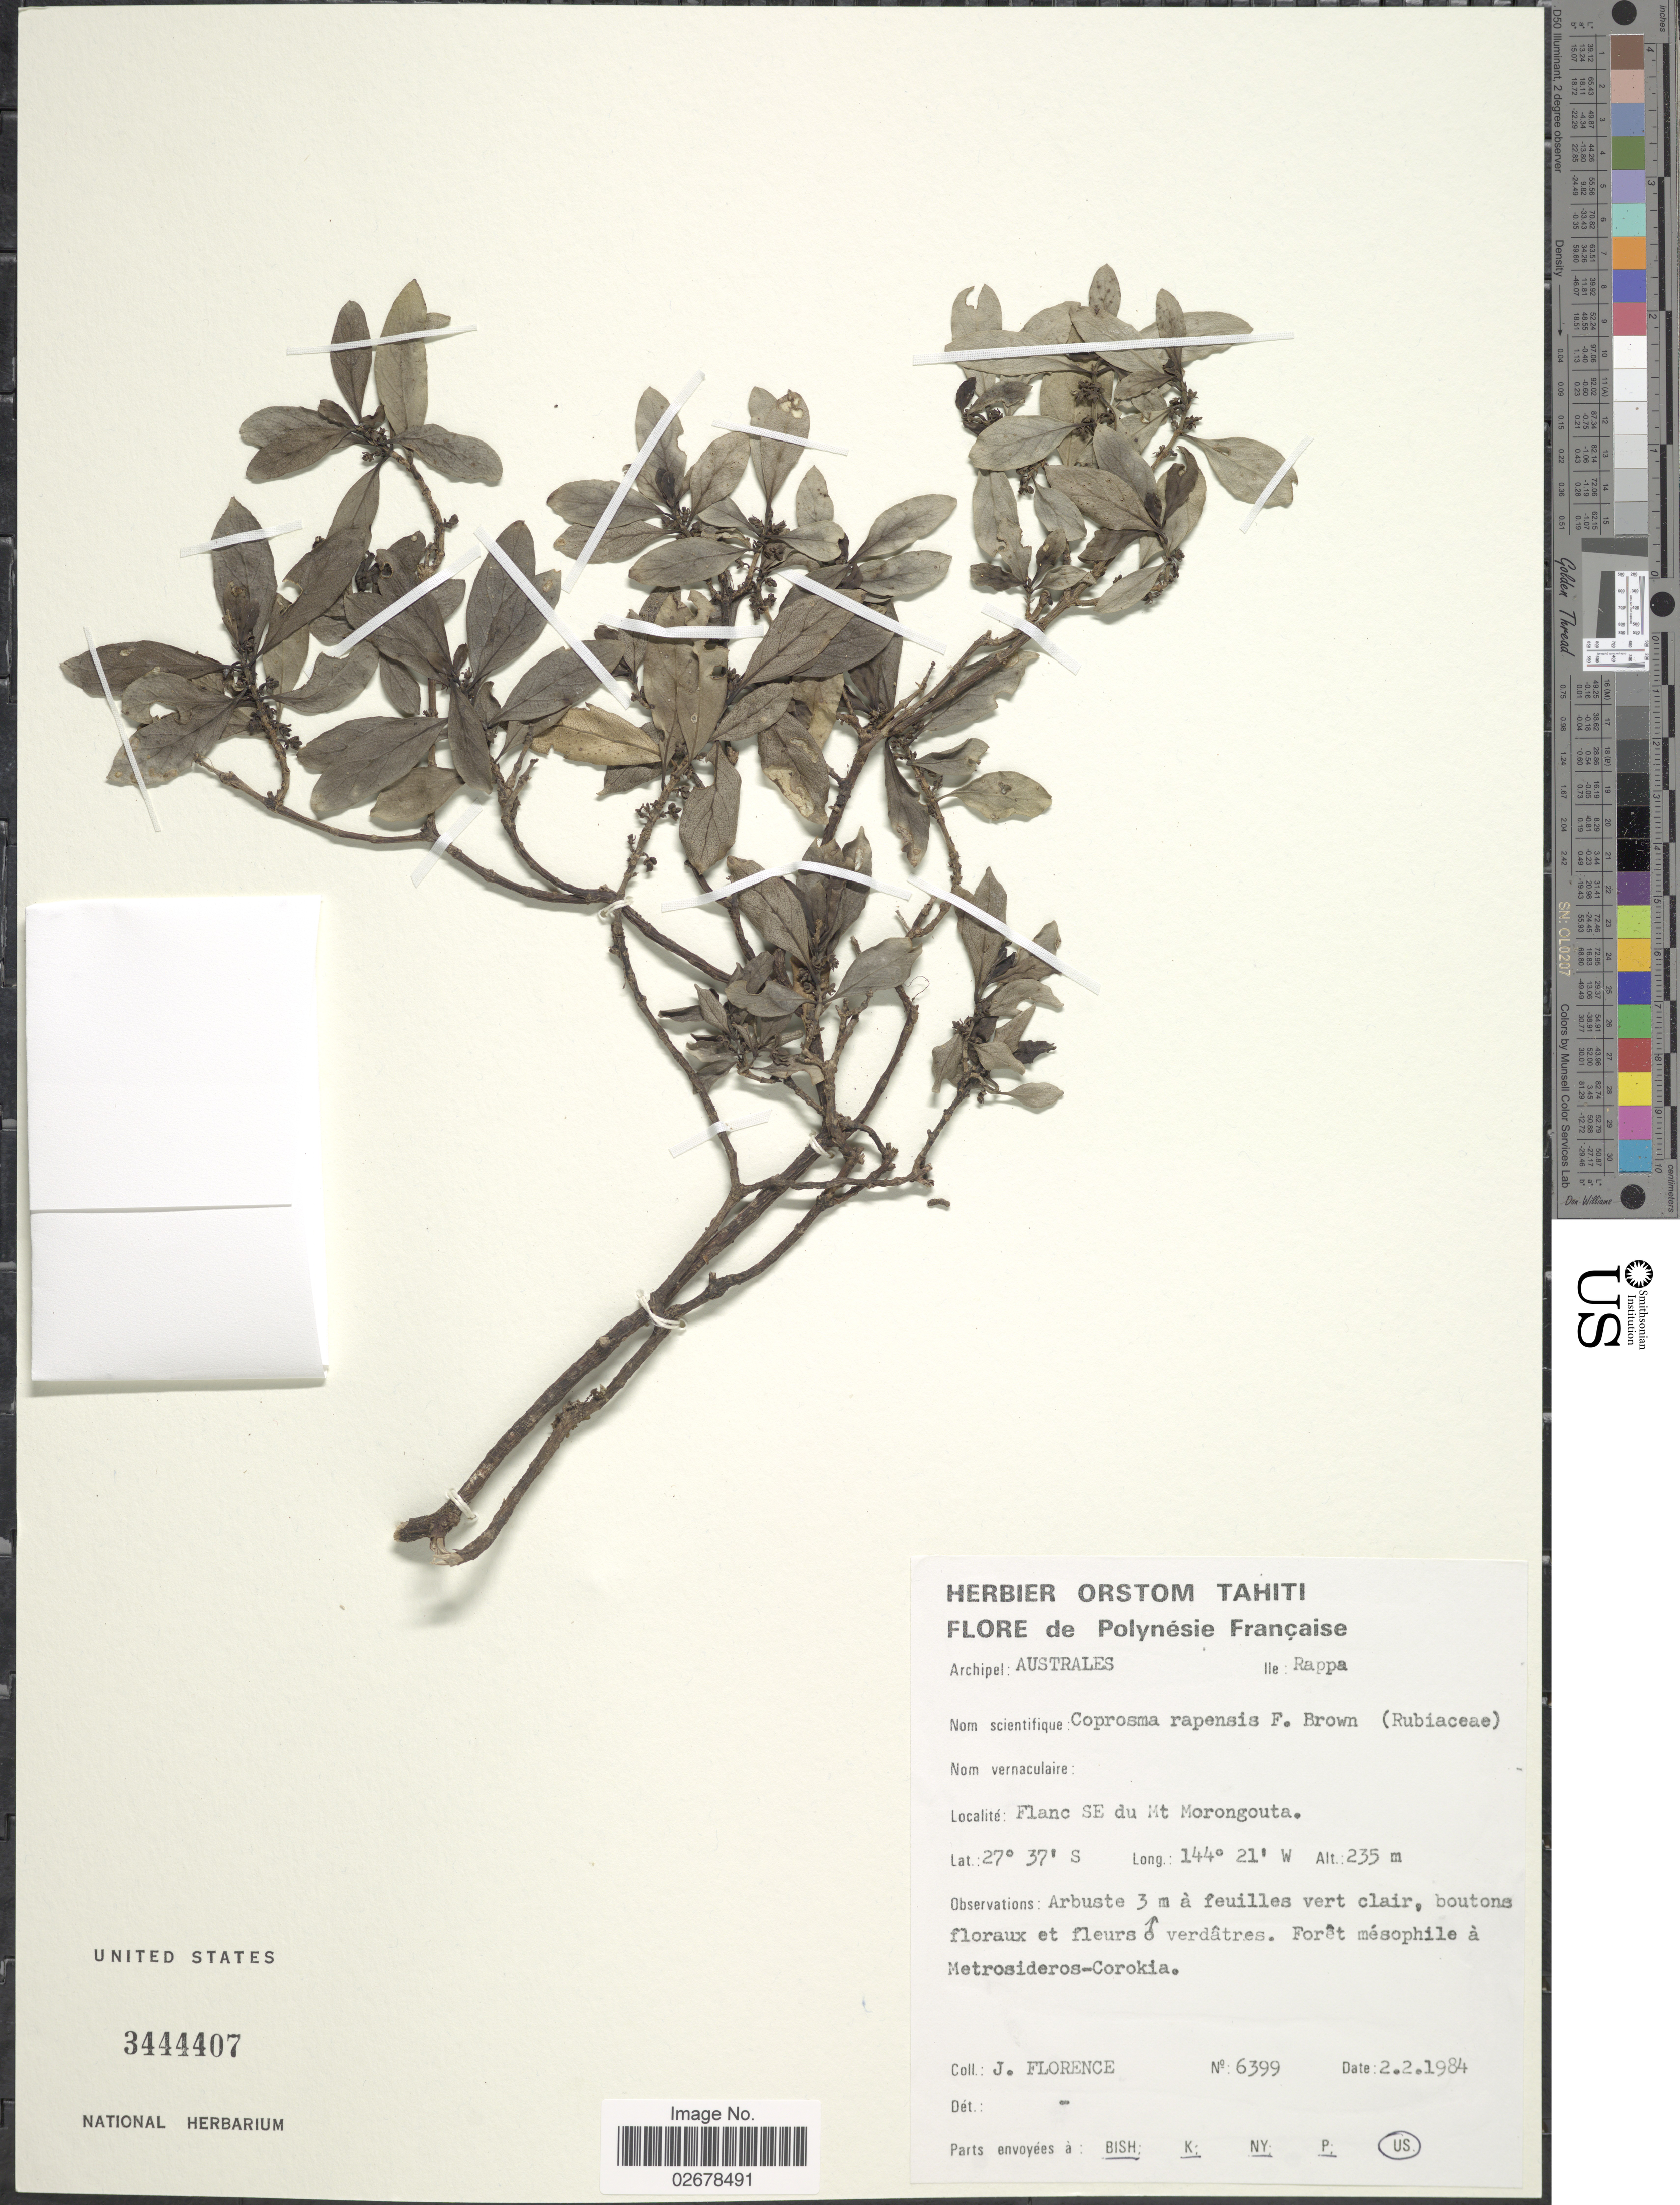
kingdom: Plantae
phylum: Tracheophyta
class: Magnoliopsida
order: Gentianales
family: Rubiaceae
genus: Coprosma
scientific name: Coprosma rapensis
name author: F. Br.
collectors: J. Florence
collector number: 6399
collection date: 1984-02-02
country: French Polynesia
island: Rapa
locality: Archipel: Australes, Ile: Rapa, Flanc SE du Mt Morongouta.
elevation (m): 235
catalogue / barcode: US 3444407